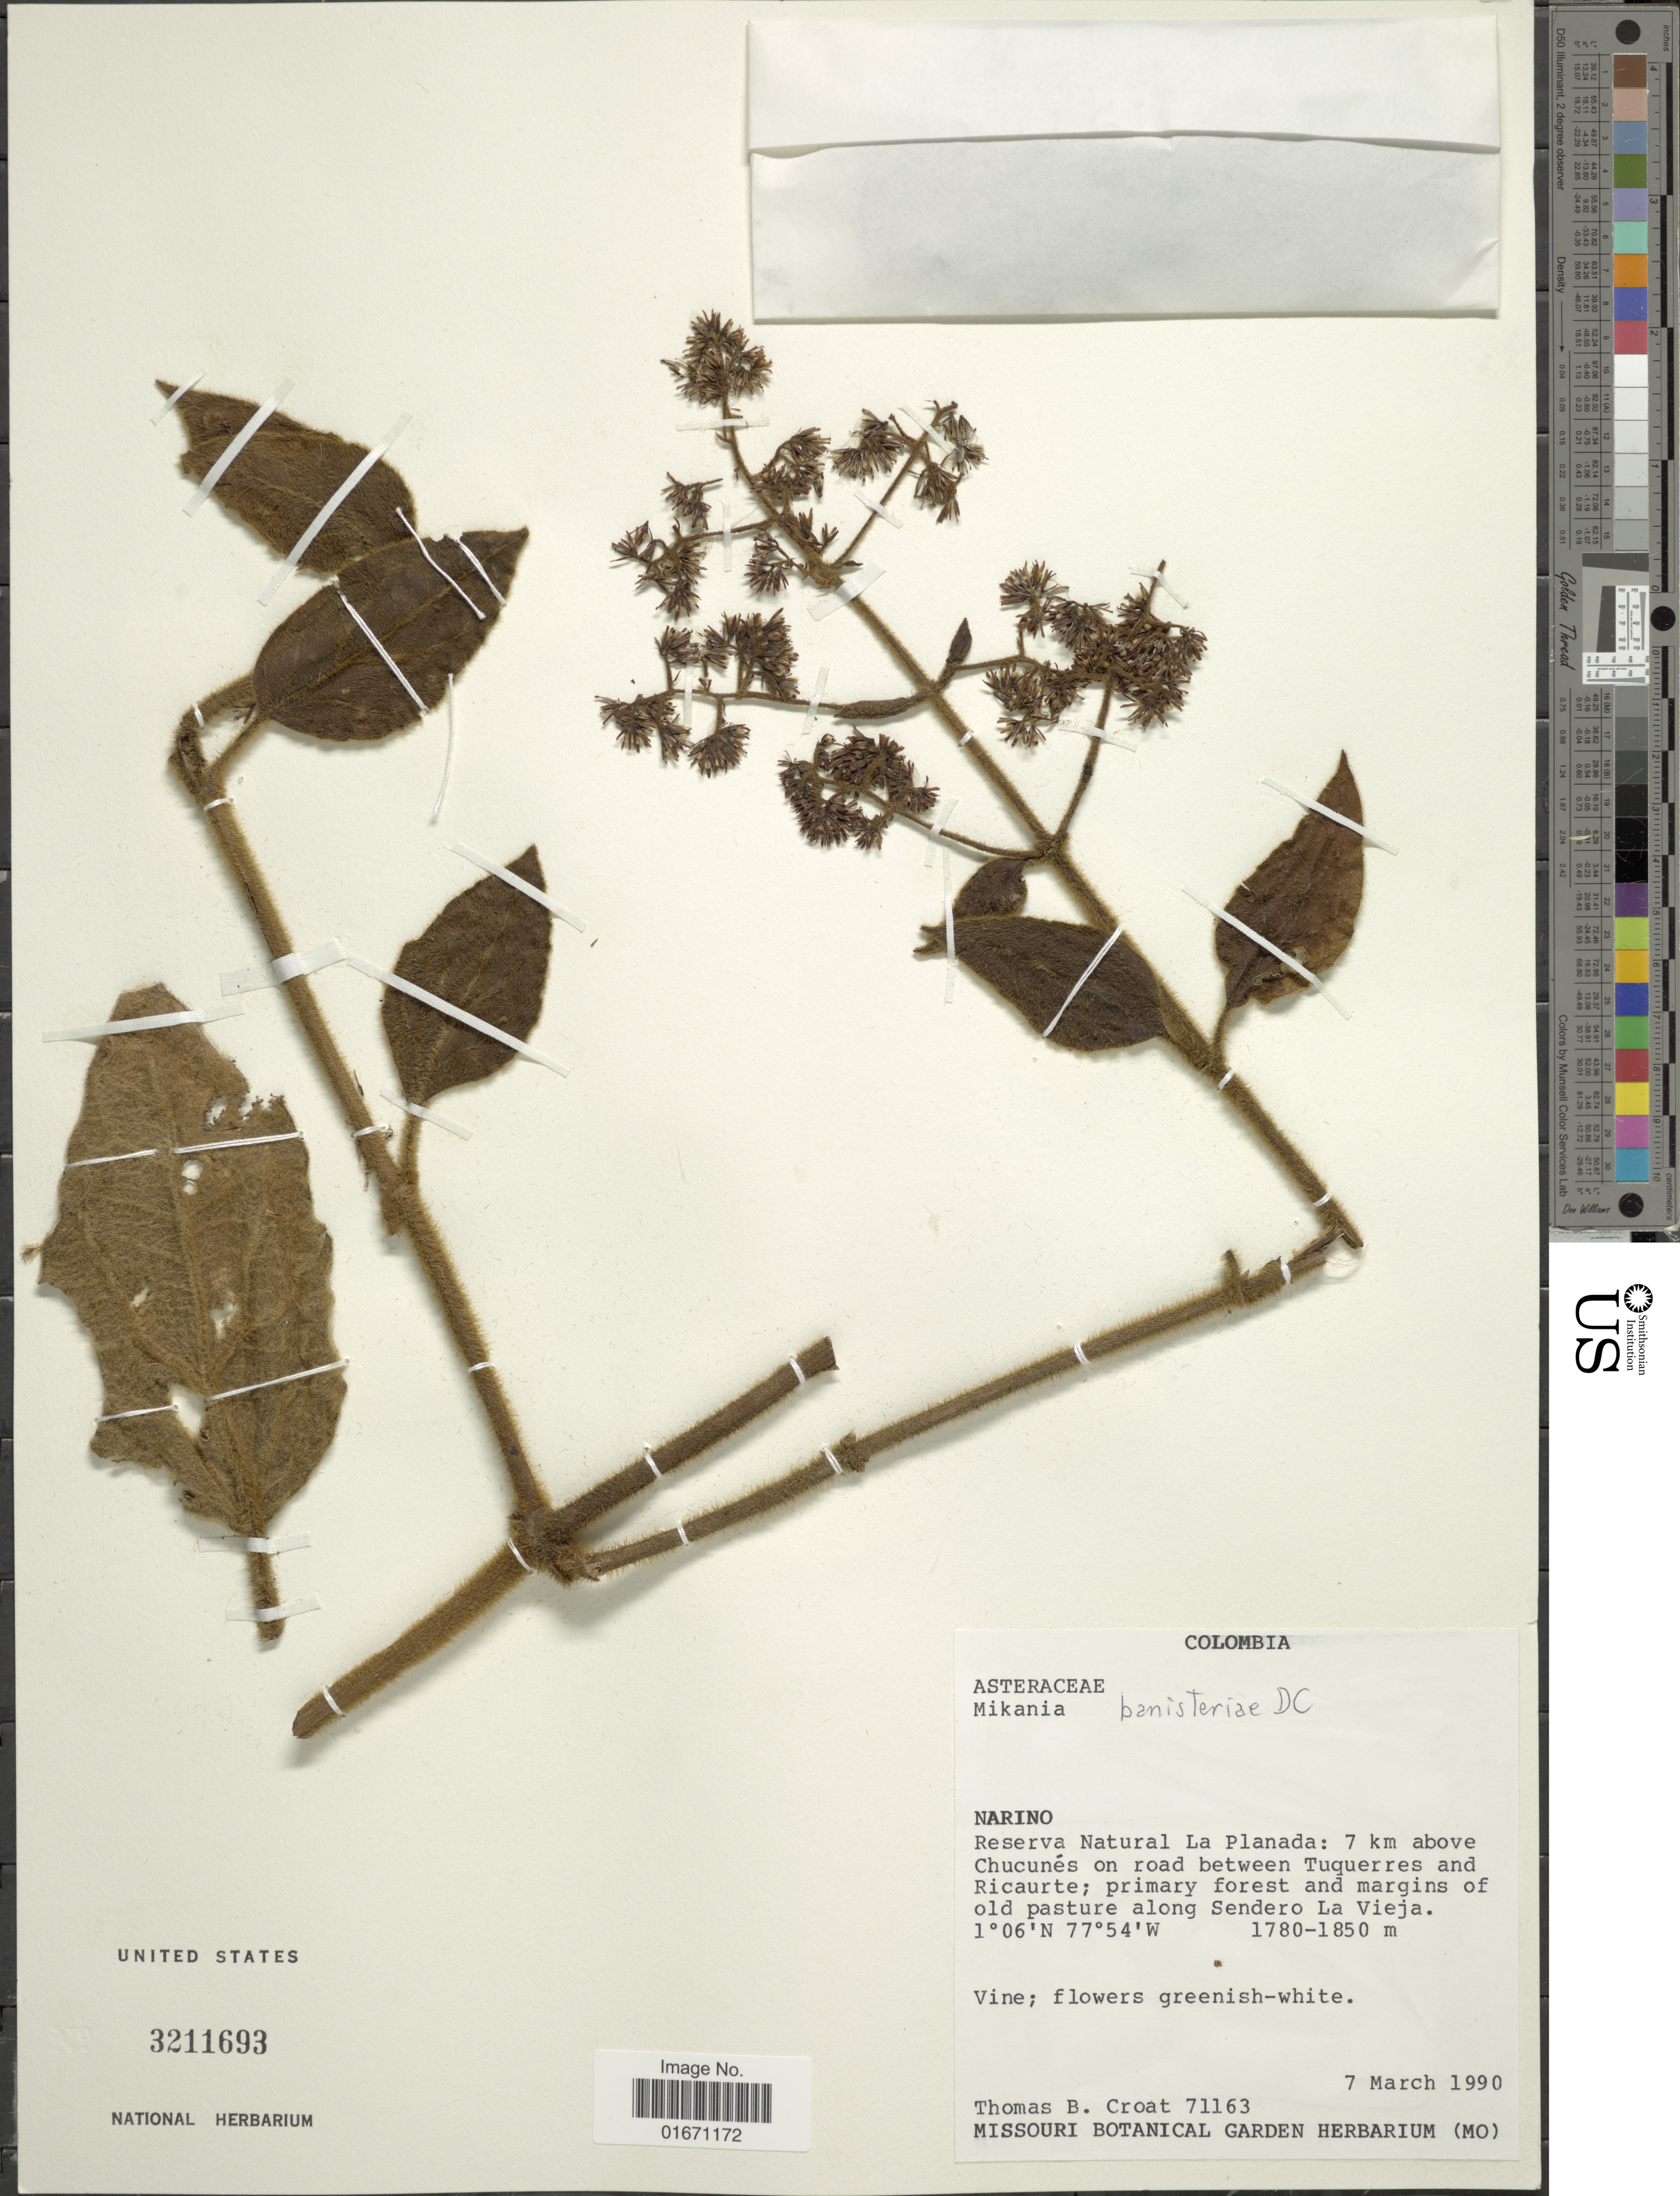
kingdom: Plantae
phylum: Tracheophyta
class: Magnoliopsida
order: Asterales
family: Asteraceae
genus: Mikania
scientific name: Mikania banisteriae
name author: DC.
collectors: T. B. Croat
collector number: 71163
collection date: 1990-03-07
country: Colombia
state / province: Nariño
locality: Reserva Natural La Planada, 7 km above Chucunes on road between Tuquerres and Ricaurte, along Sendero La Vieja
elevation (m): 1780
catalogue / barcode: US 3211693